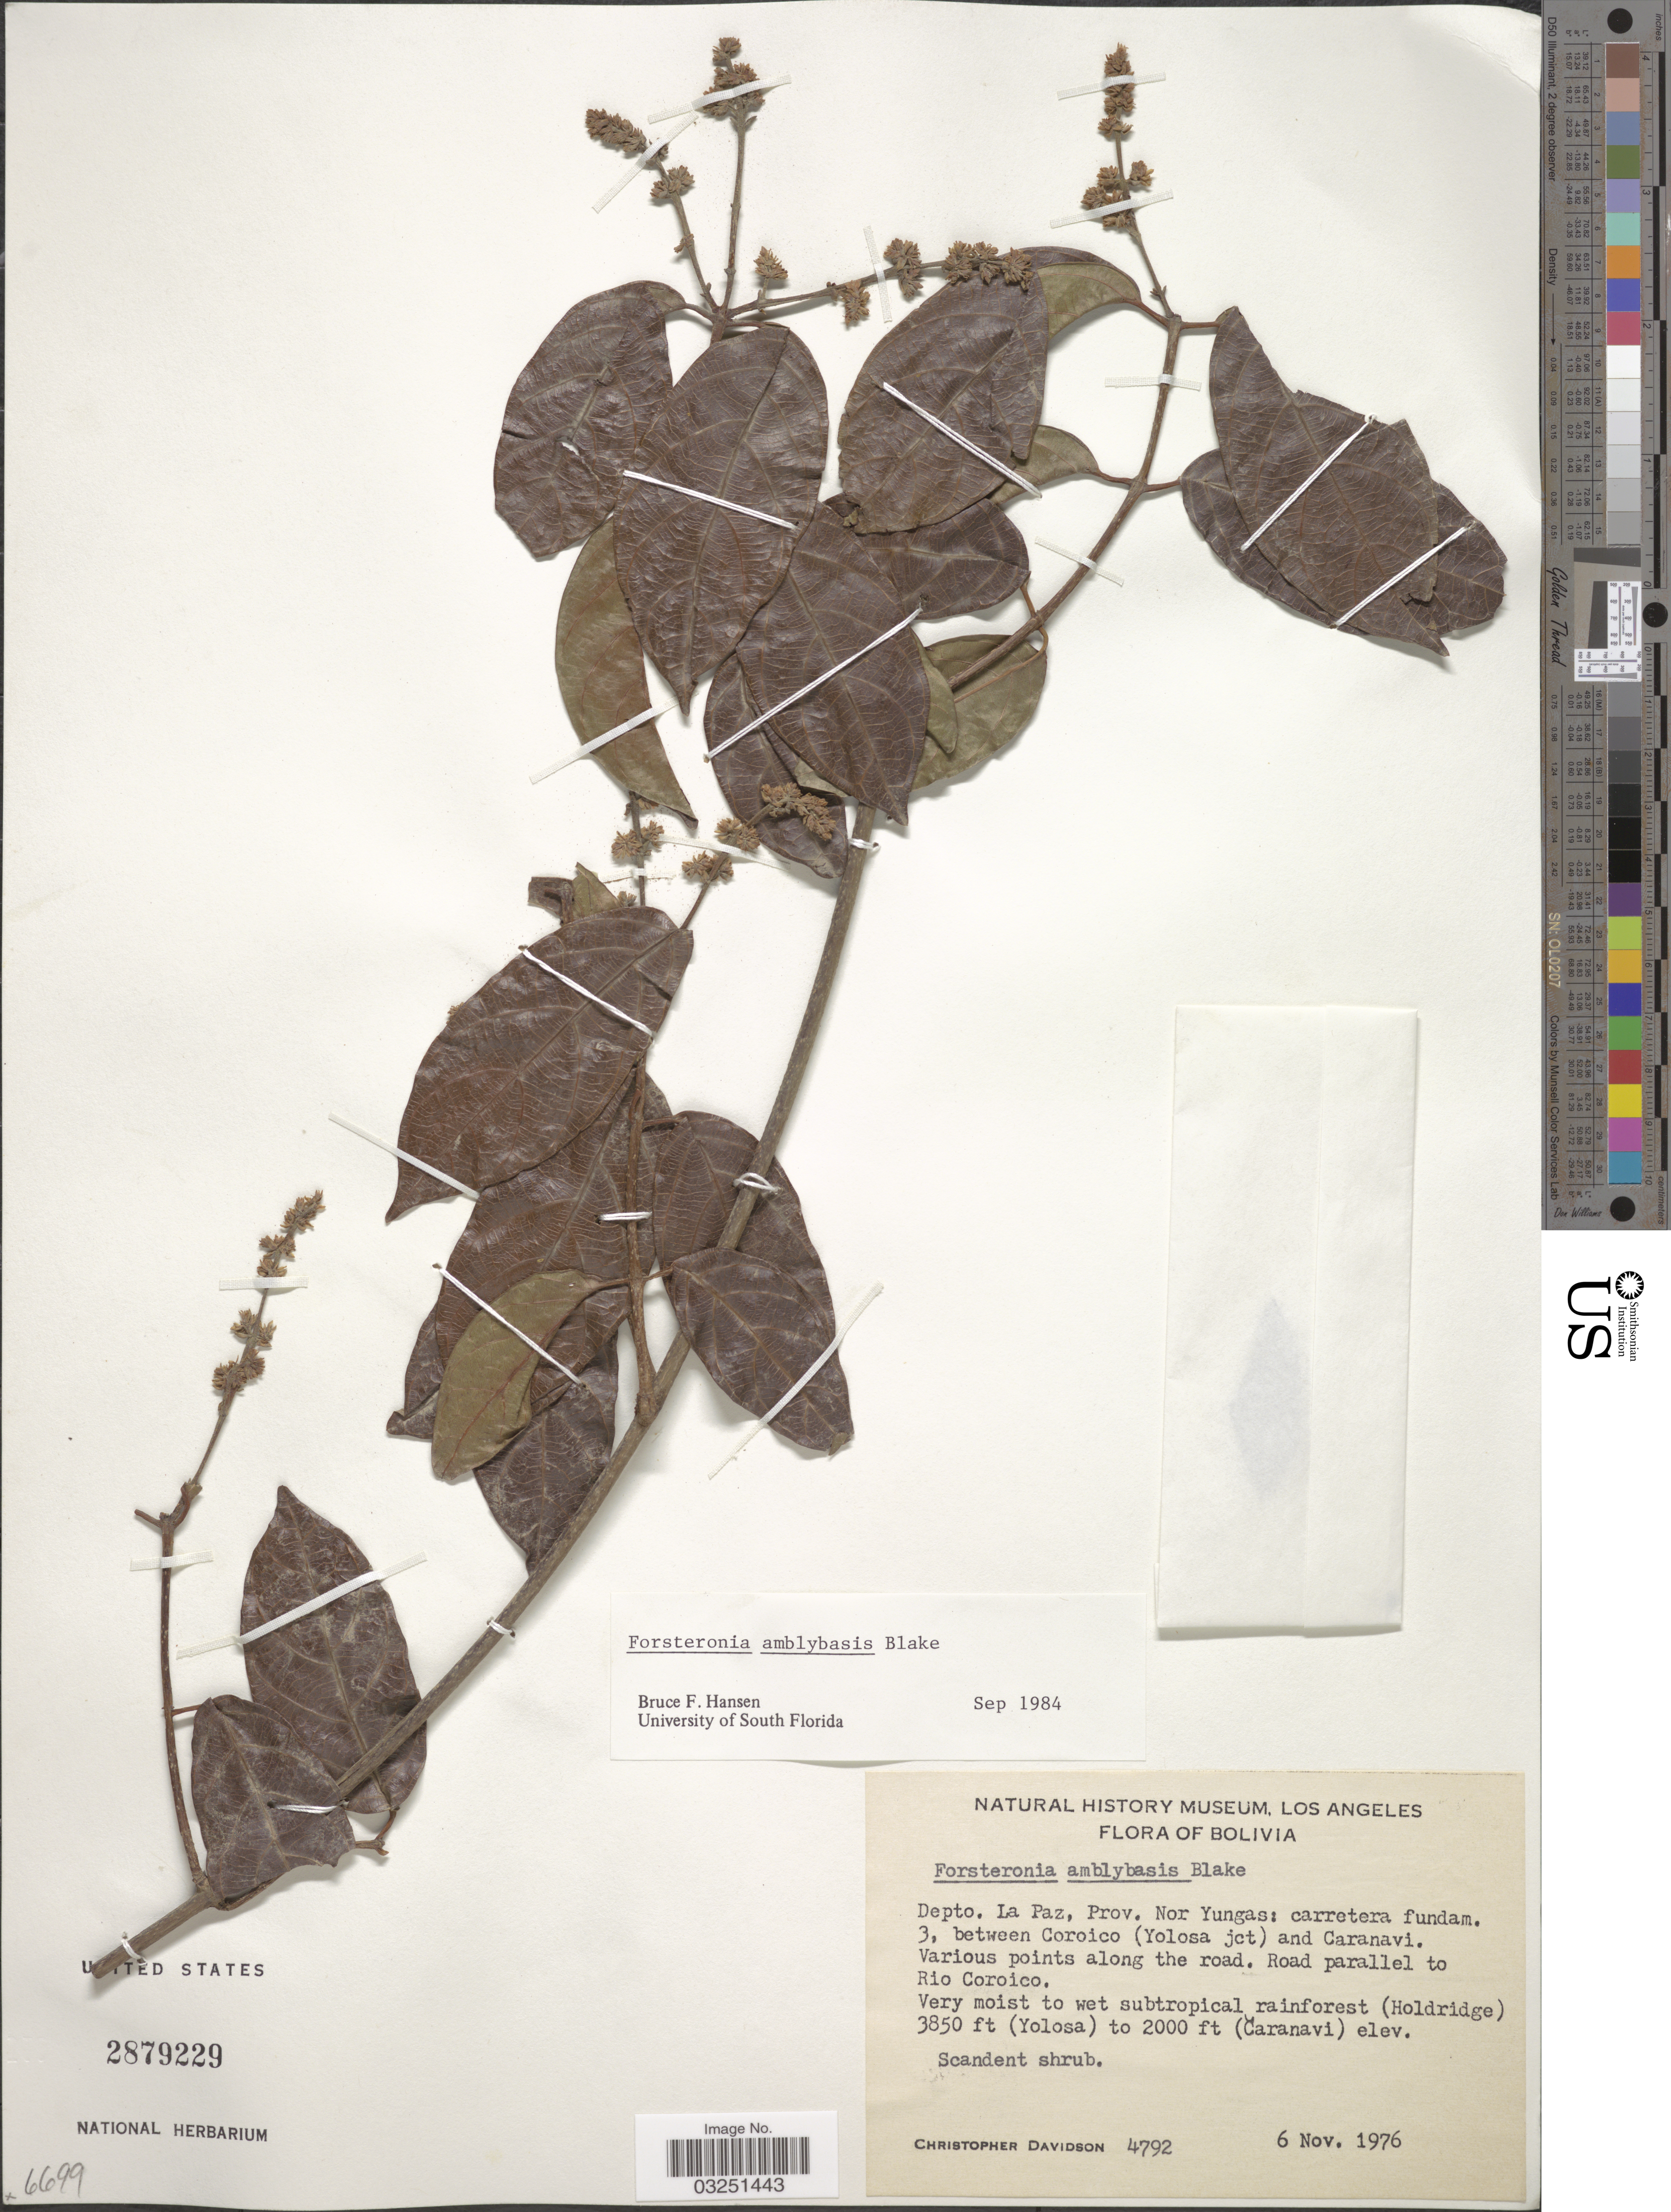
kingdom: Plantae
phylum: Tracheophyta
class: Magnoliopsida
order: Gentianales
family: Apocynaceae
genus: Forsteronia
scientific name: Forsteronia amblybasis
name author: S.F. Blake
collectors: C. Davidson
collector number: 4792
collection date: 1976-11-06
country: Bolivia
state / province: La Paz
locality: Depto. La Paz, Prov. Nor Yungas: carretera fundam. 3, between Coroico (Yolosa jct) and Caranavi. Various points along the road. Road parallel to Rio Coroico.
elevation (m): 610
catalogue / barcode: US 2879229